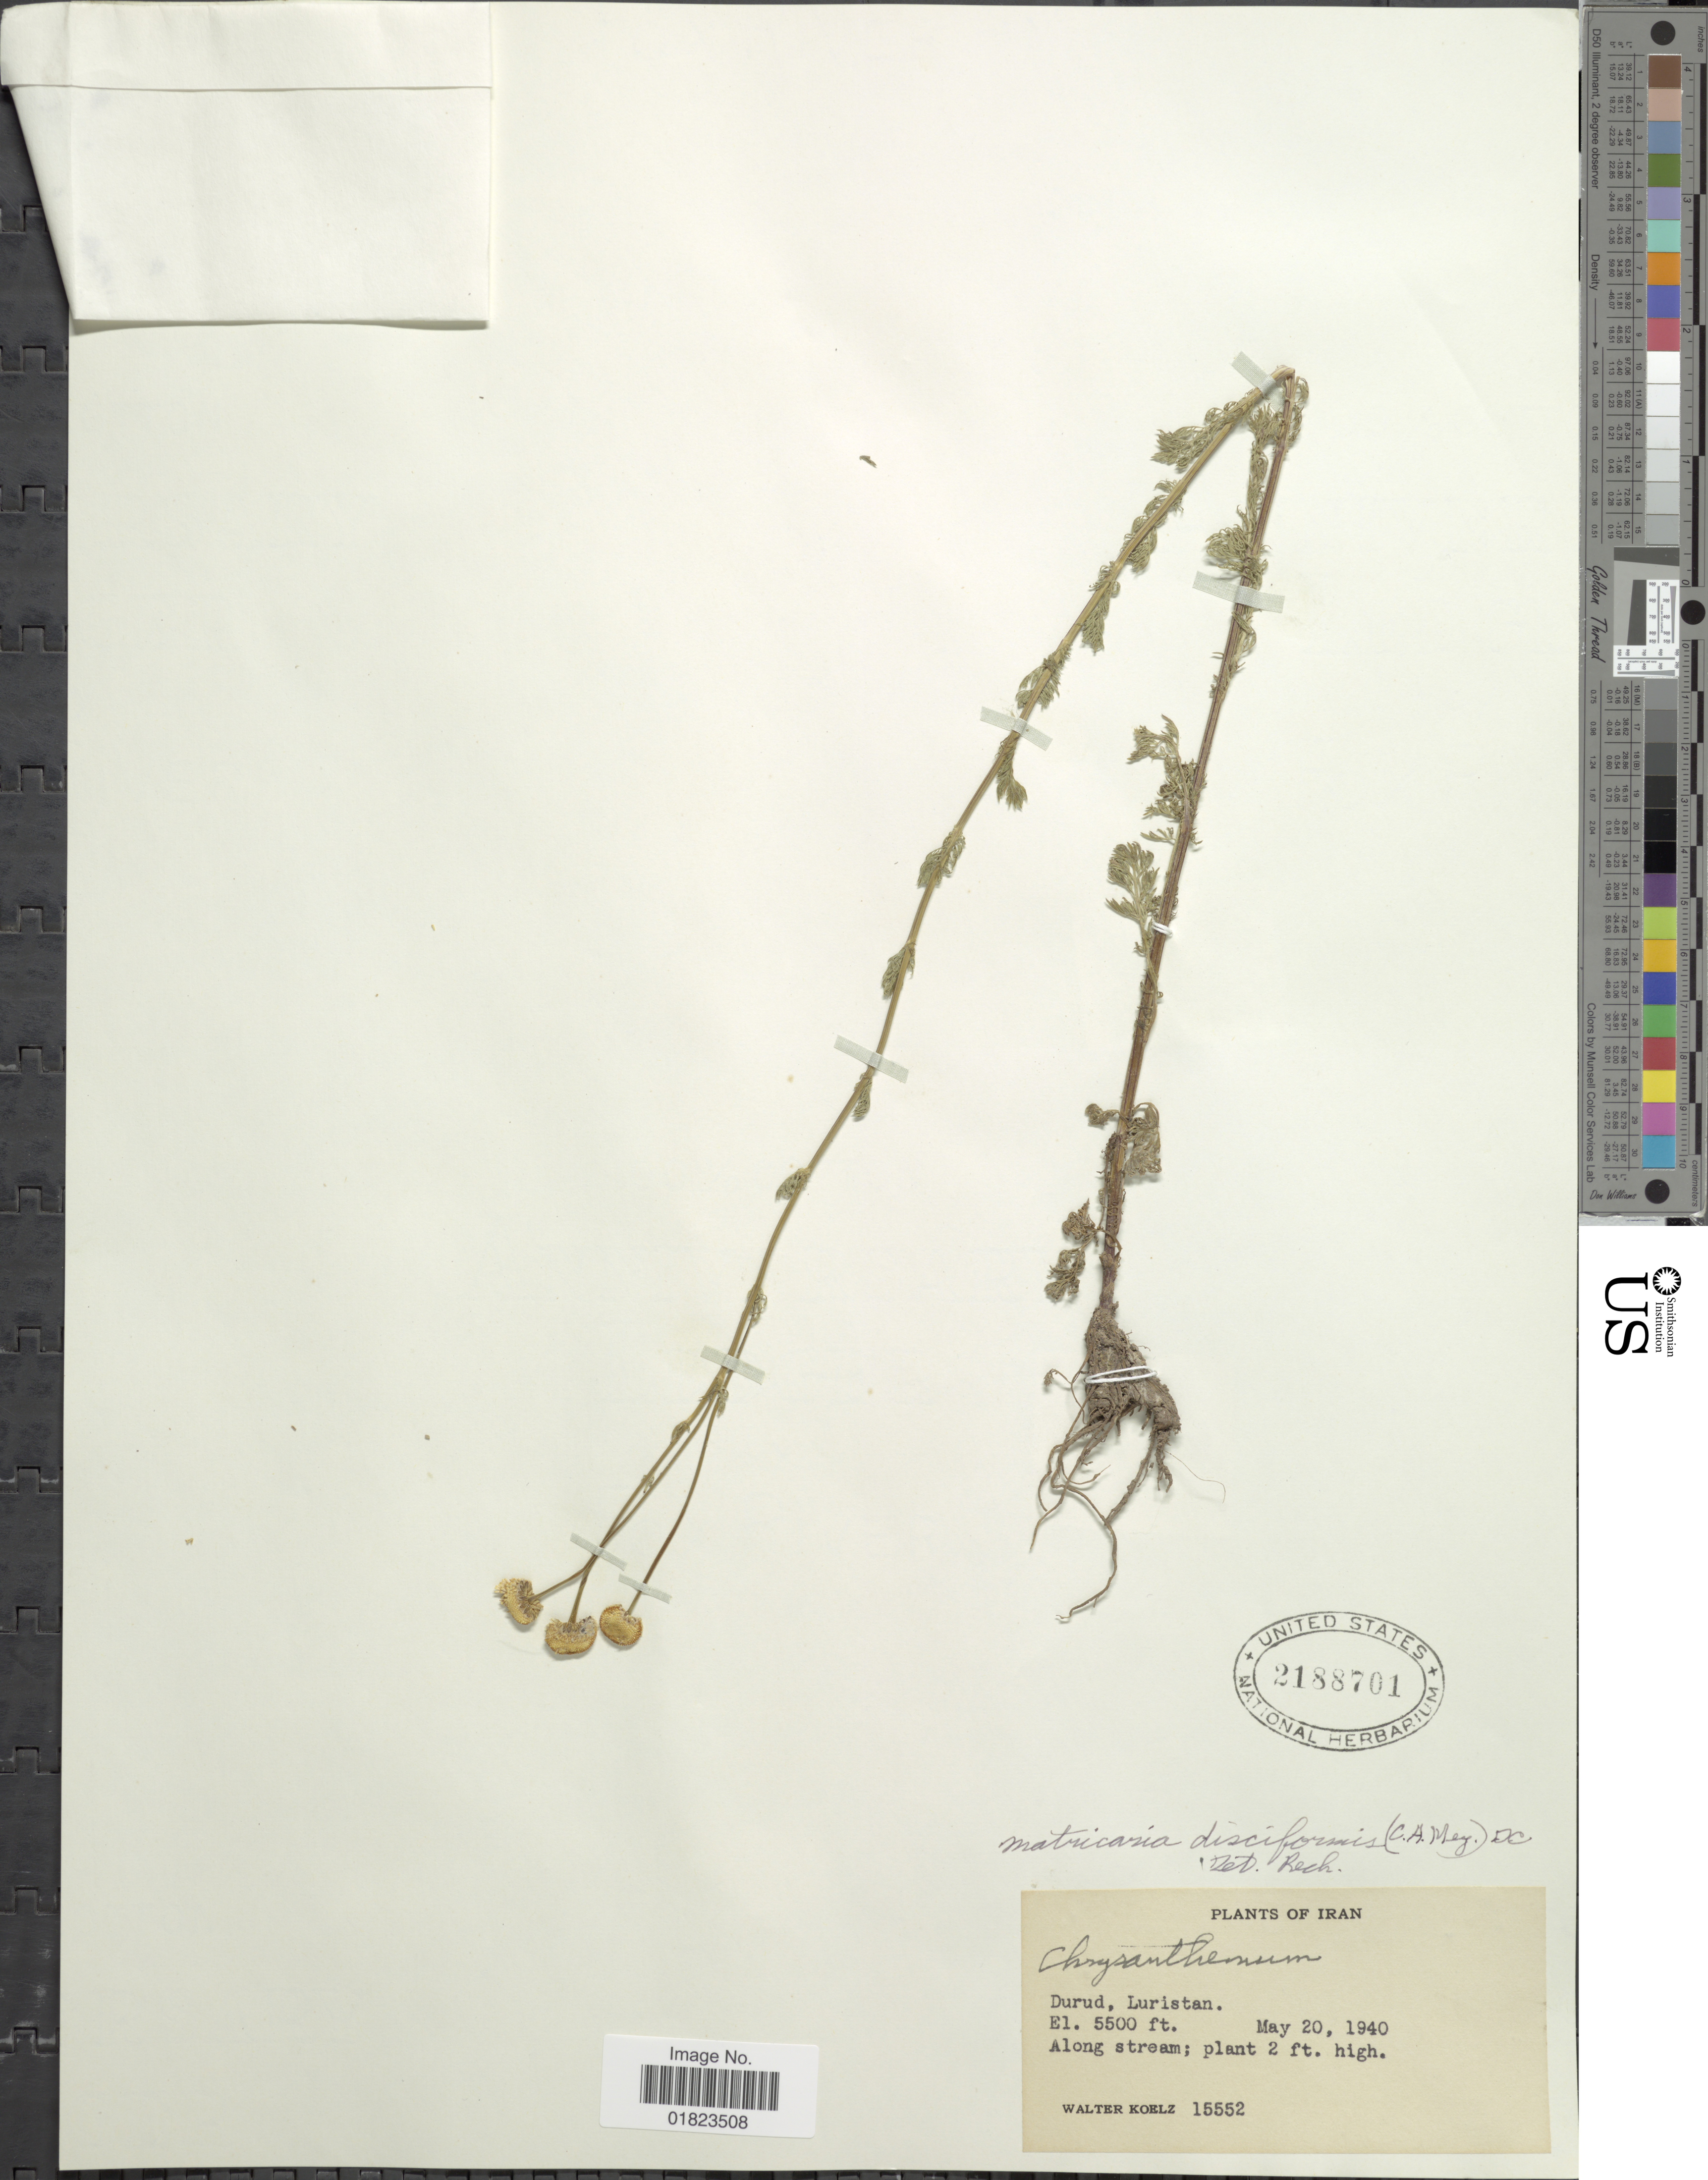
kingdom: Plantae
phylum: Tracheophyta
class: Magnoliopsida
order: Asterales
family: Asteraceae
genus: Tripleurospermum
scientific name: Tripleurospermum disciforme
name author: (C.A. Mey.) Sch. Bip.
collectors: W. N. Koelz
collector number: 15552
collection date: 1940-05-20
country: Iran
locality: Durud, Luristan.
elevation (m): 1676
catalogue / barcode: US 2188701